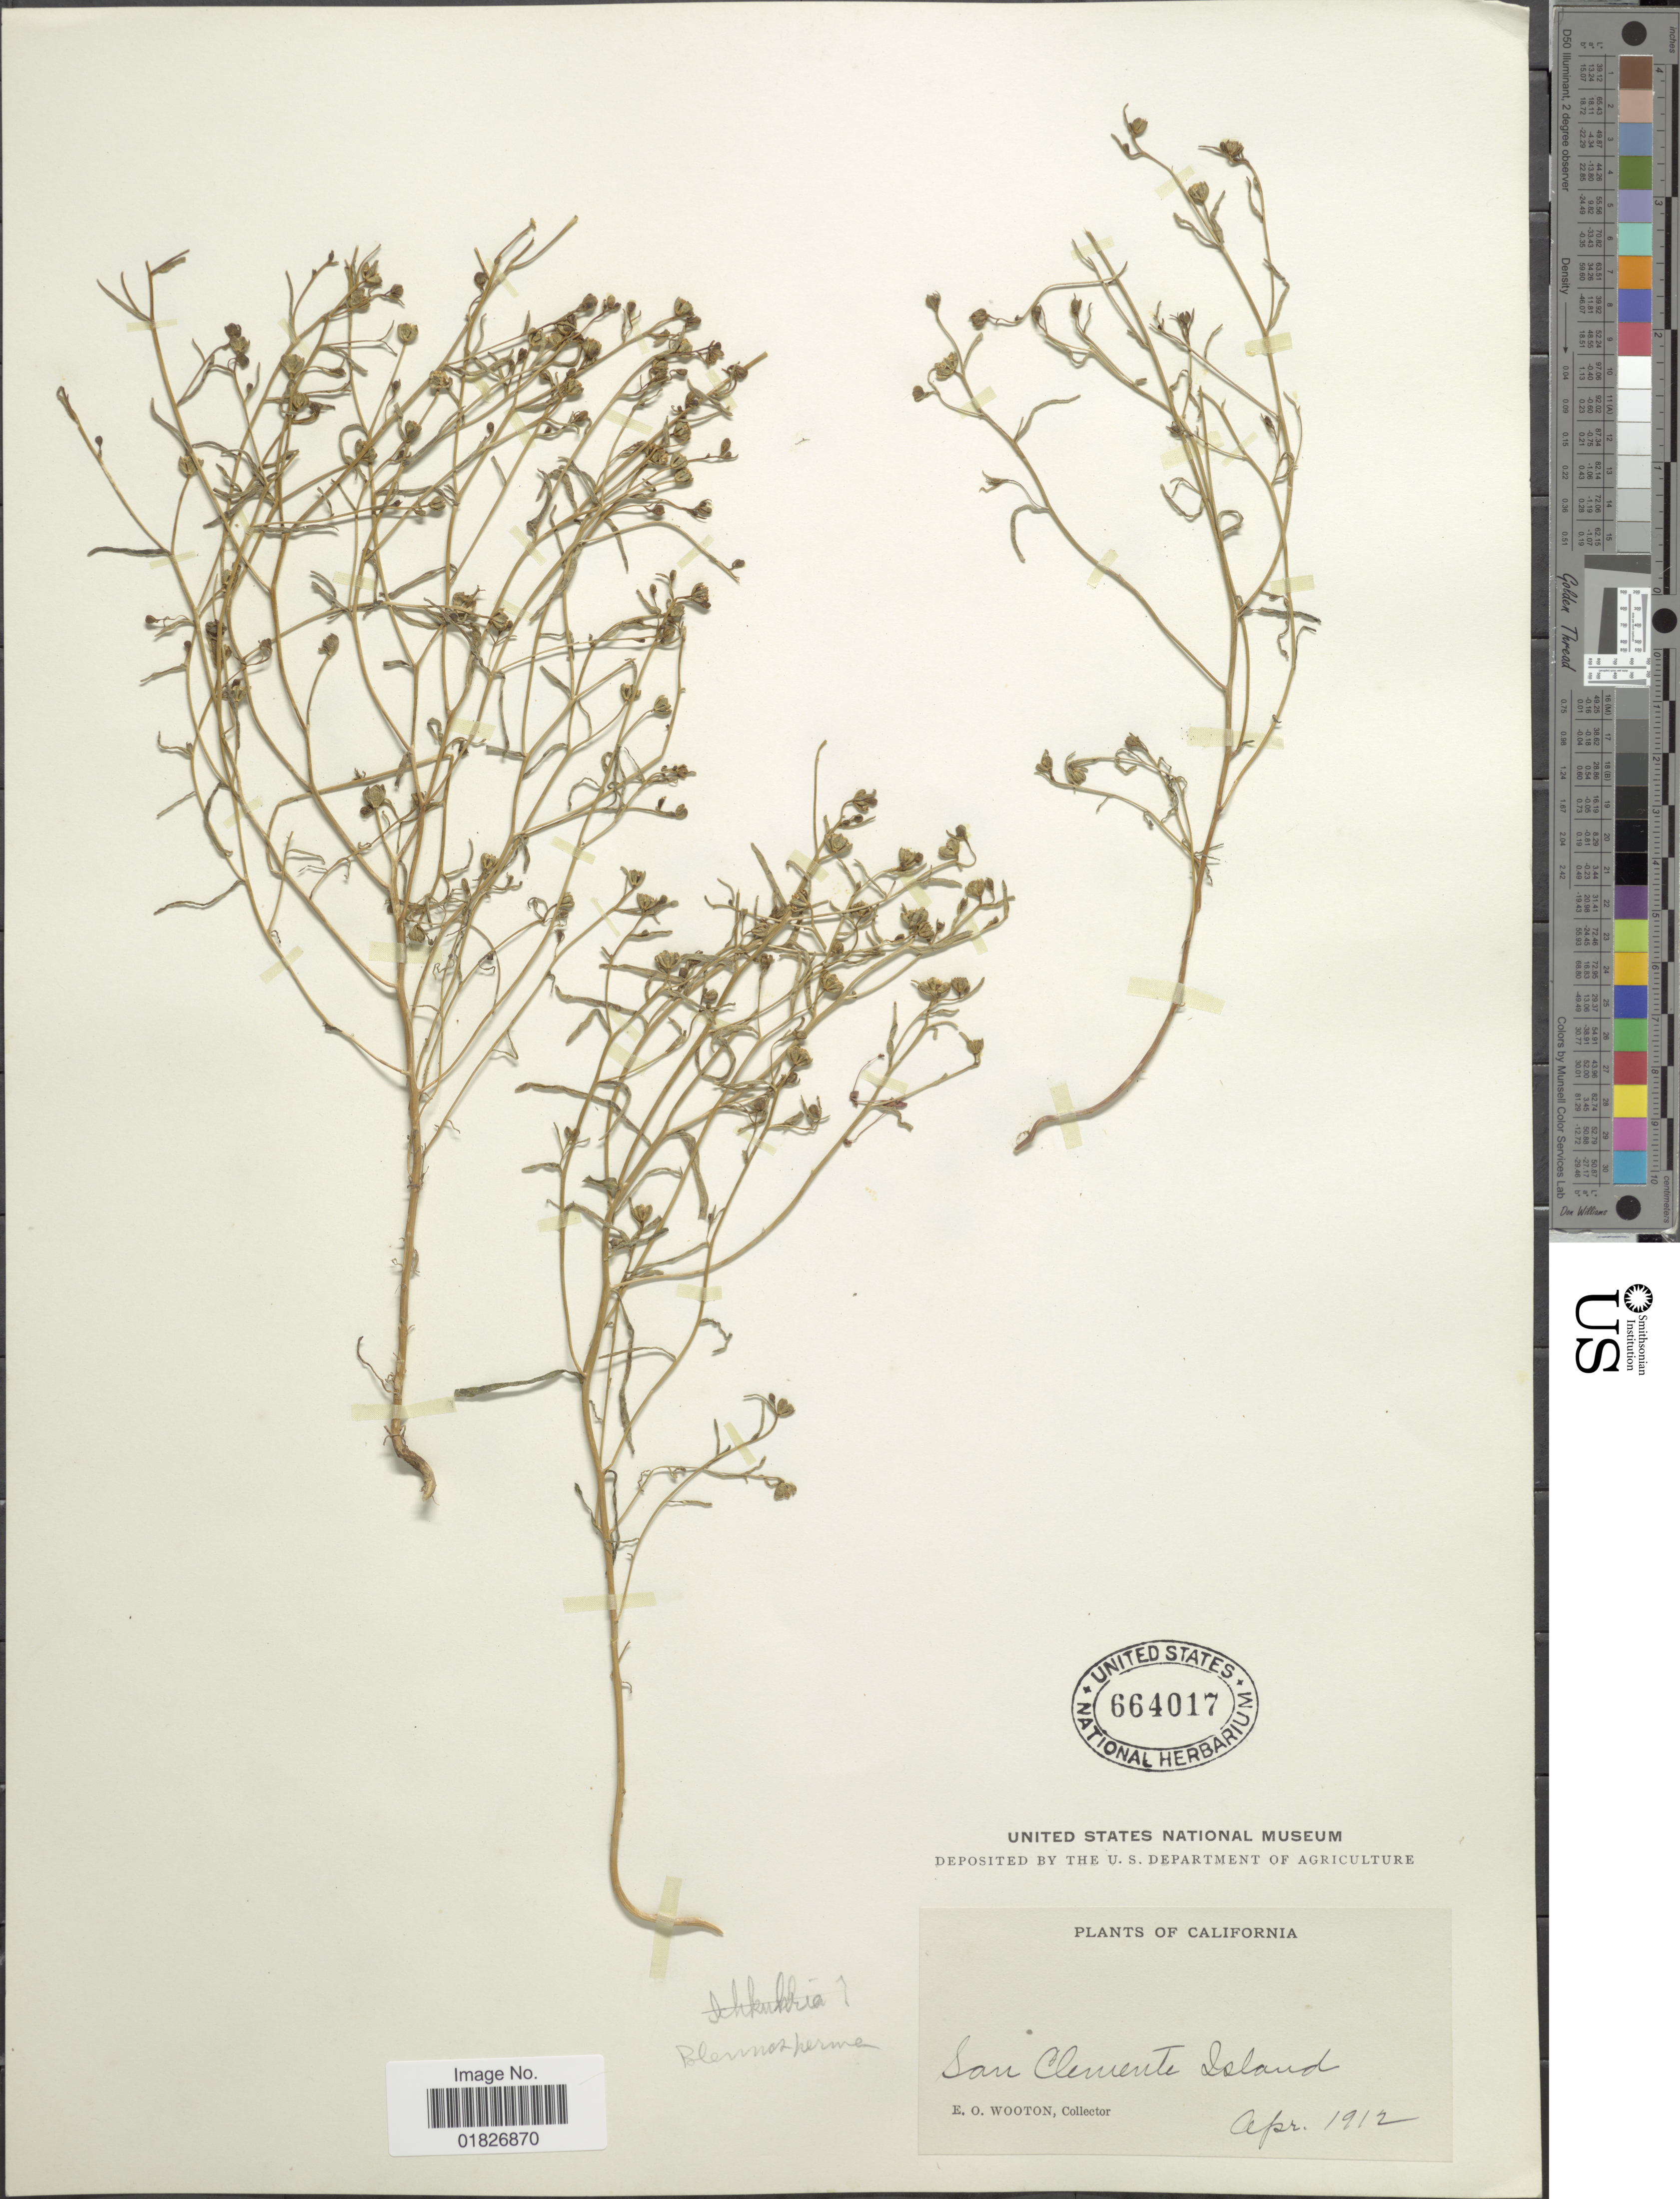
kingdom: Plantae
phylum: Tracheophyta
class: Magnoliopsida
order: Asterales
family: Asteraceae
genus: Blennosperma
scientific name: Blennosperma nanum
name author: (Hook.) S.F. Blake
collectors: E. O. Wooton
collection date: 1912-04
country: United States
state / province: California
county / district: Los Angeles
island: San Clemente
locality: San Clemente Island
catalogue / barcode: US 664017